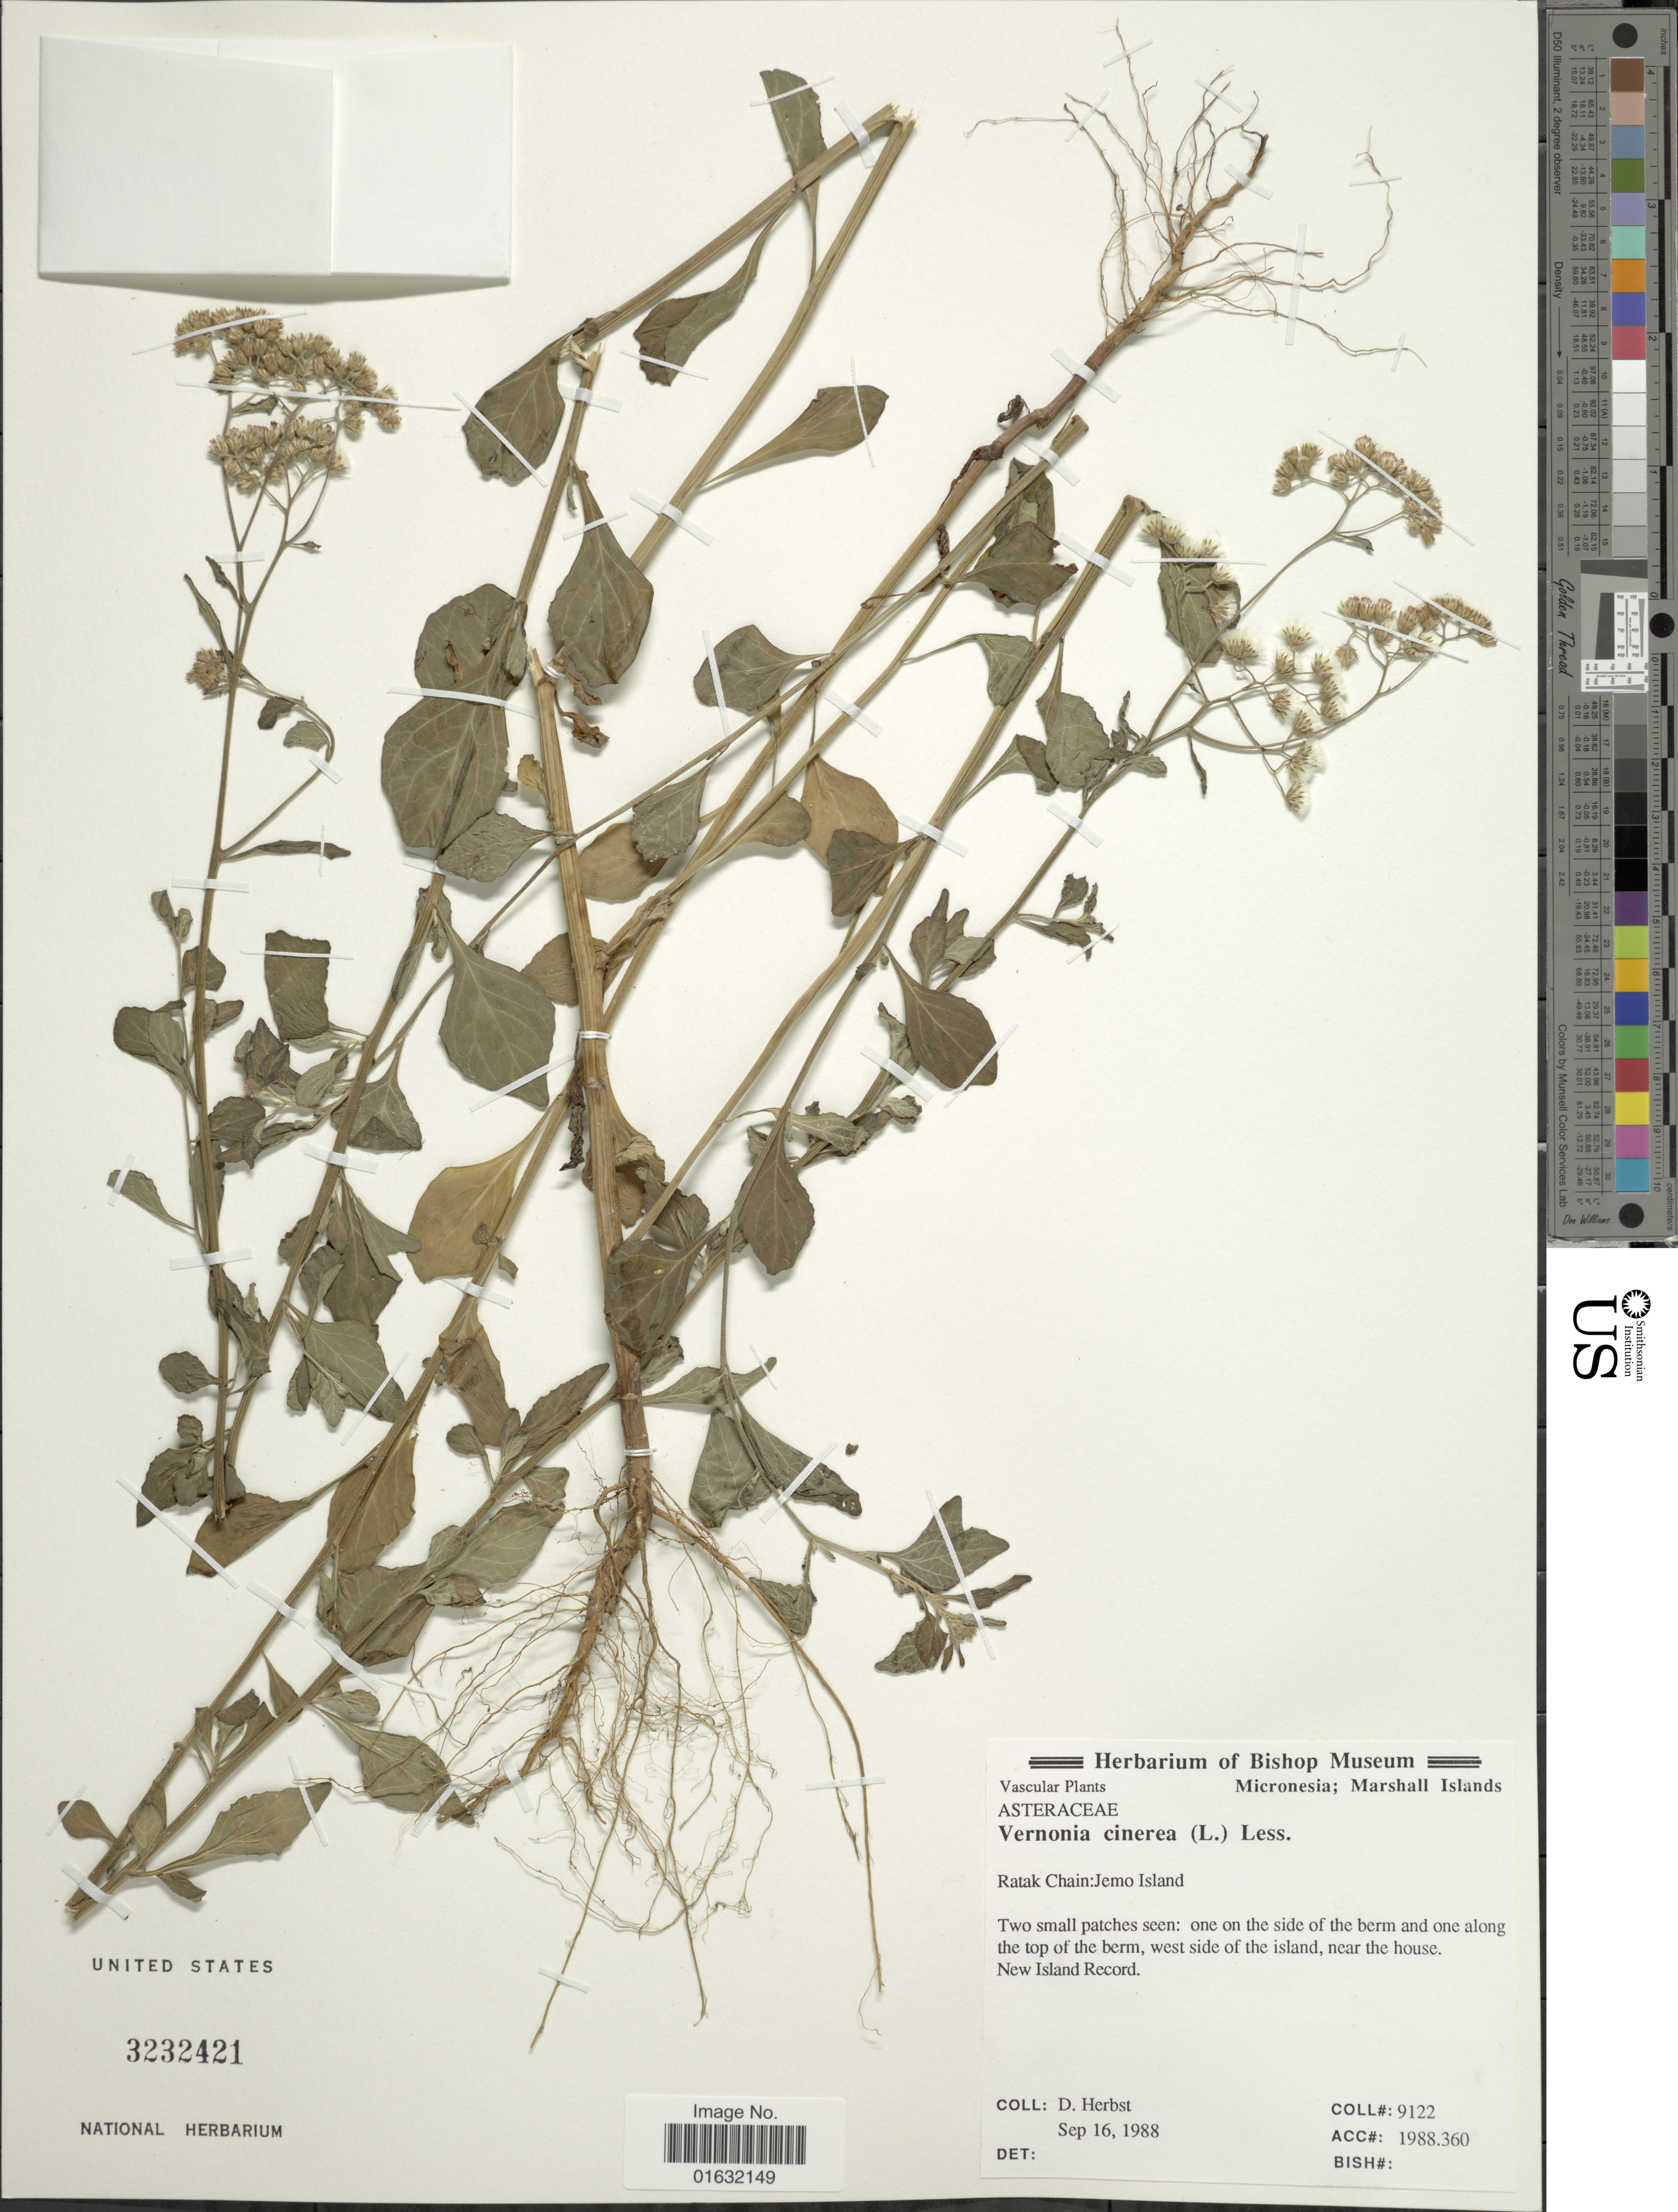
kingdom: Plantae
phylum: Tracheophyta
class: Magnoliopsida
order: Asterales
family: Asteraceae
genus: Cyanthillium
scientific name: Cyanthillium cinereum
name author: (L.) H. Rob.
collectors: D. Herbst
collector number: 9122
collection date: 1988-09-16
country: Marshall Islands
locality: Micronesia; Marshall Islands, Ratak Chain: Jemo Island, two small patches seen: one on the side of the berm and one along the top of the berm, west side of the island, near the house. New Island Record.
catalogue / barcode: US 3232421